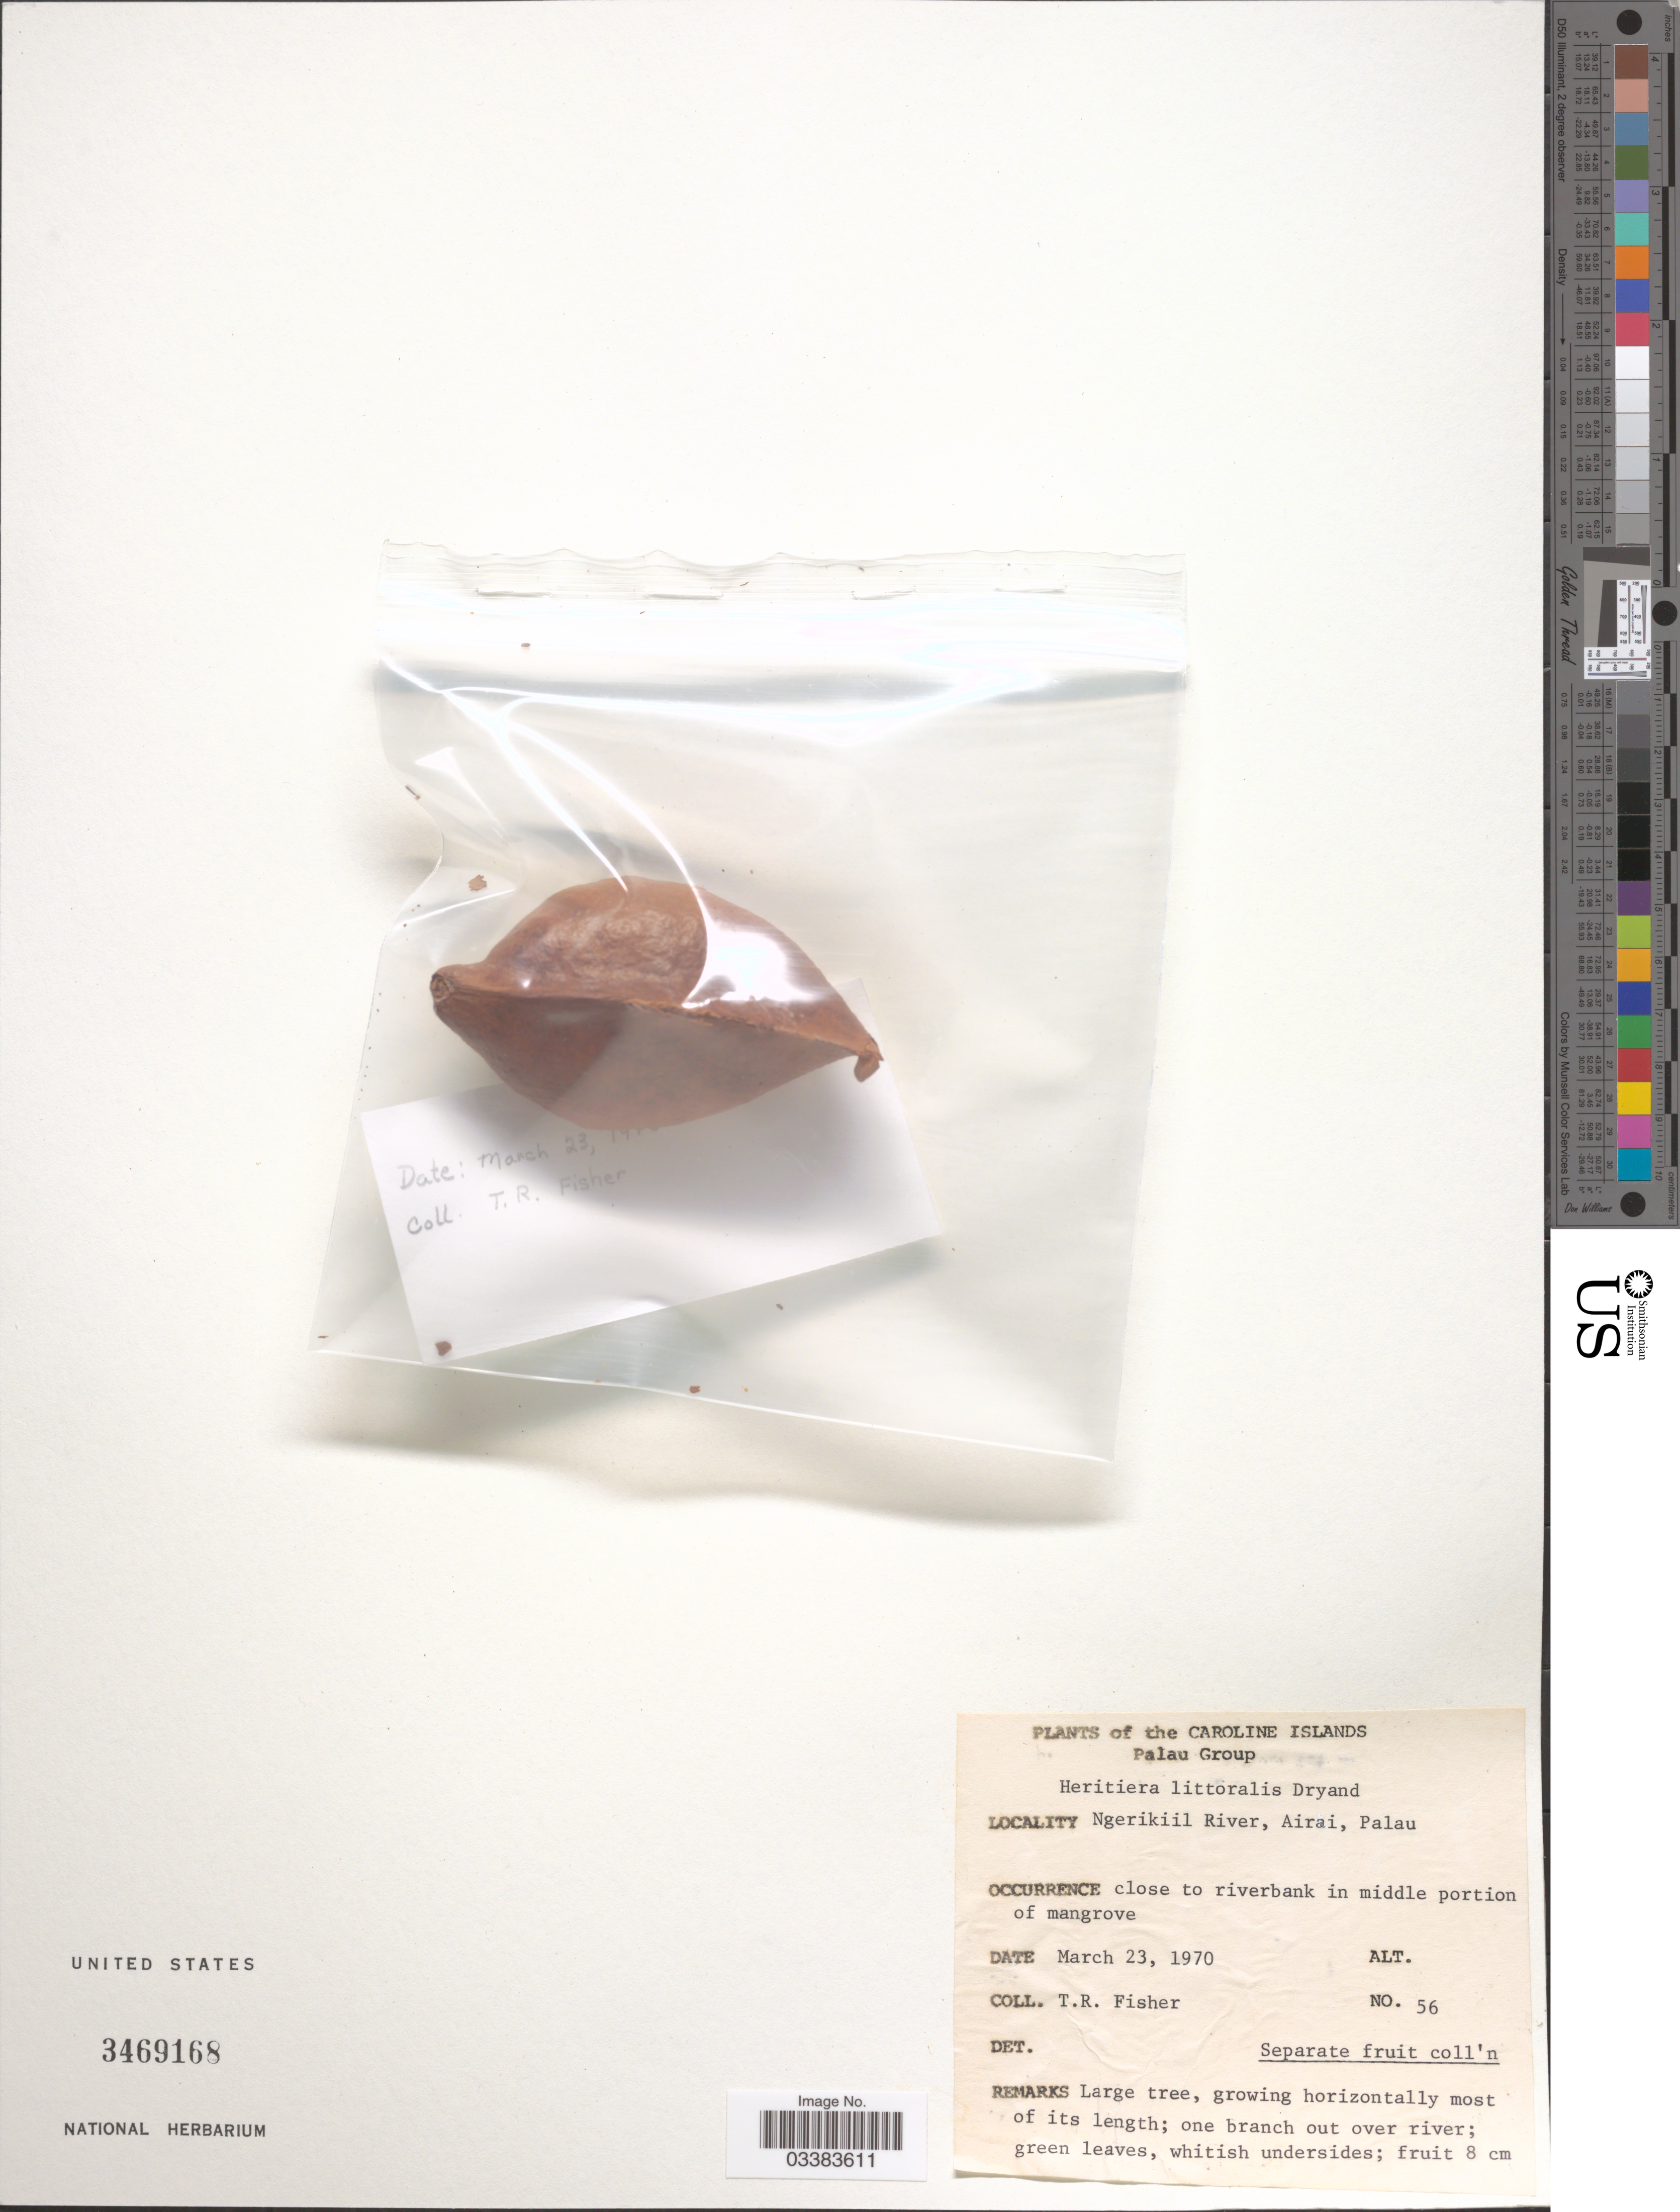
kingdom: Plantae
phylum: Tracheophyta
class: Magnoliopsida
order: Malvales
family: Malvaceae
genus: Heritiera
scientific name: Heritiera littoralis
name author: Aiton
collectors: T. R. Fisher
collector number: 56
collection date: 1970-03-23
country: Palau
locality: The Caroline Islands. Palau Group. Ngerikiil River, Airai, Palau.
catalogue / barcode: US 3469168